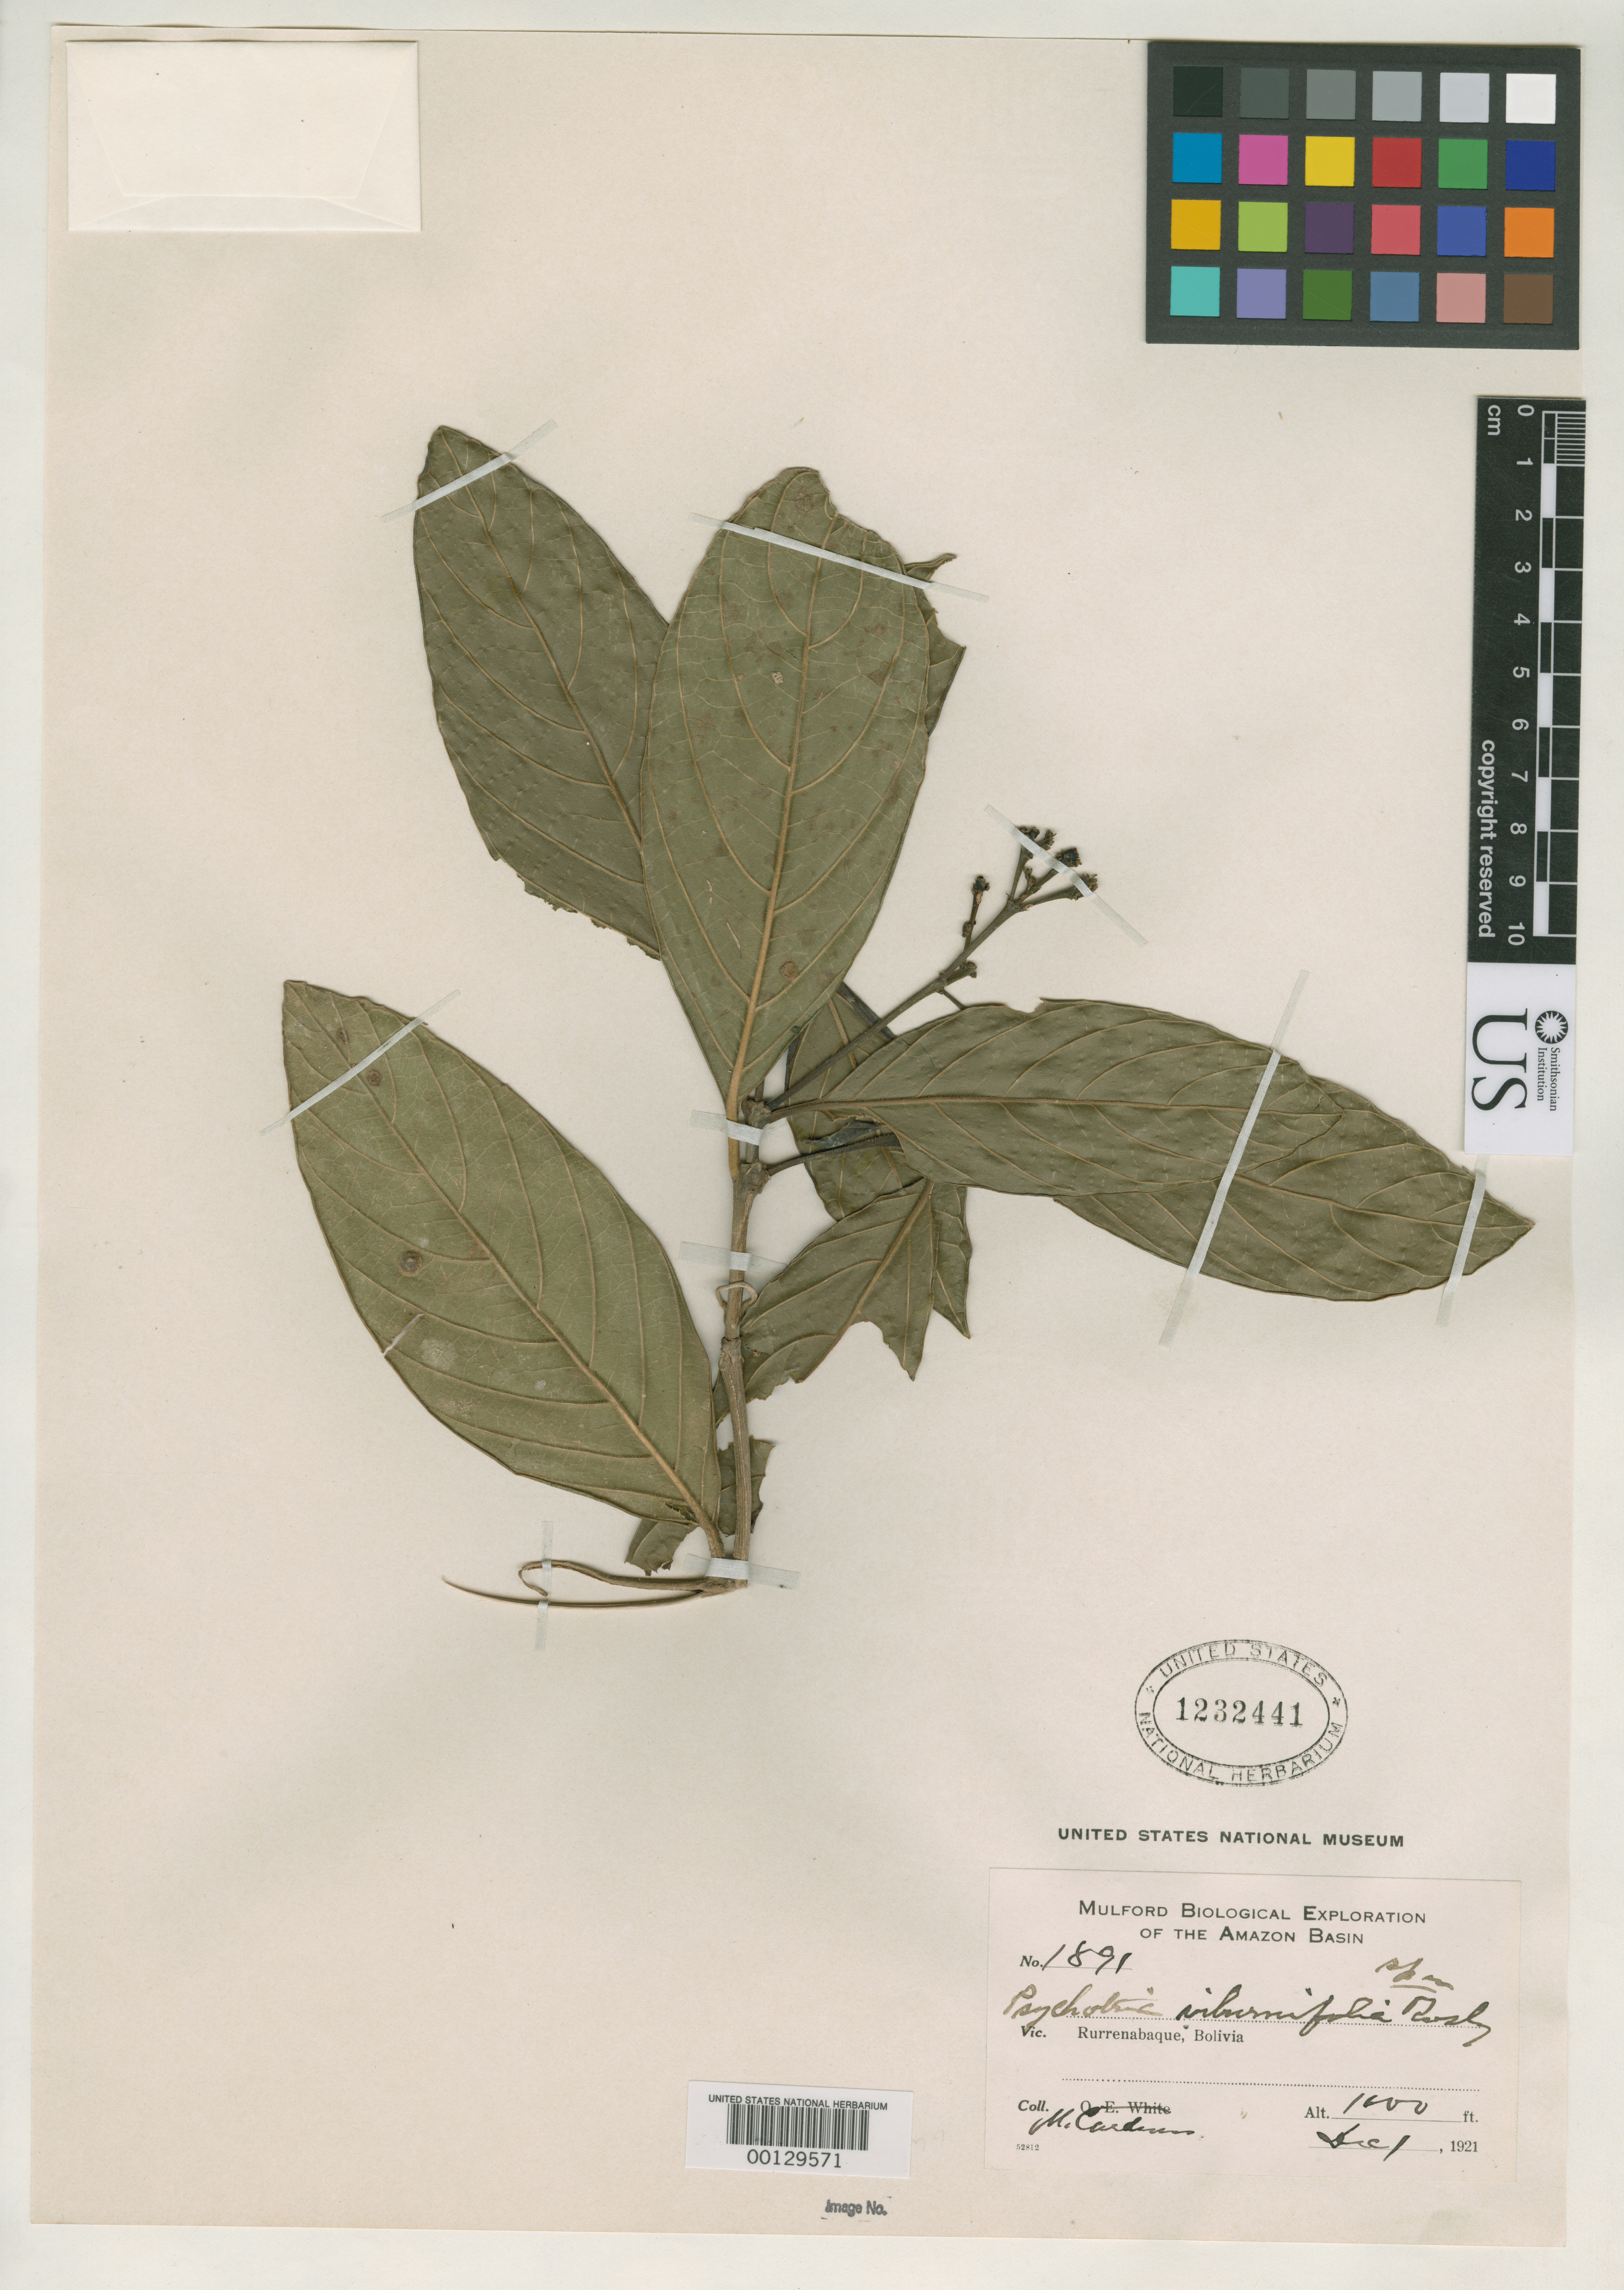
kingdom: Plantae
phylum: Tracheophyta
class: Magnoliopsida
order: Gentianales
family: Rubiaceae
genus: Psychotria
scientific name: Psychotria viburnifolia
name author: Rusby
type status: Isotype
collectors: M. Cárdenas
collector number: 1891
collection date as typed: Dec 1, 1921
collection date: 1921-12-01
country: Bolivia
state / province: Beni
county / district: José Ballivián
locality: Rurrenabaque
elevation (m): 305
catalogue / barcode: US 1232441